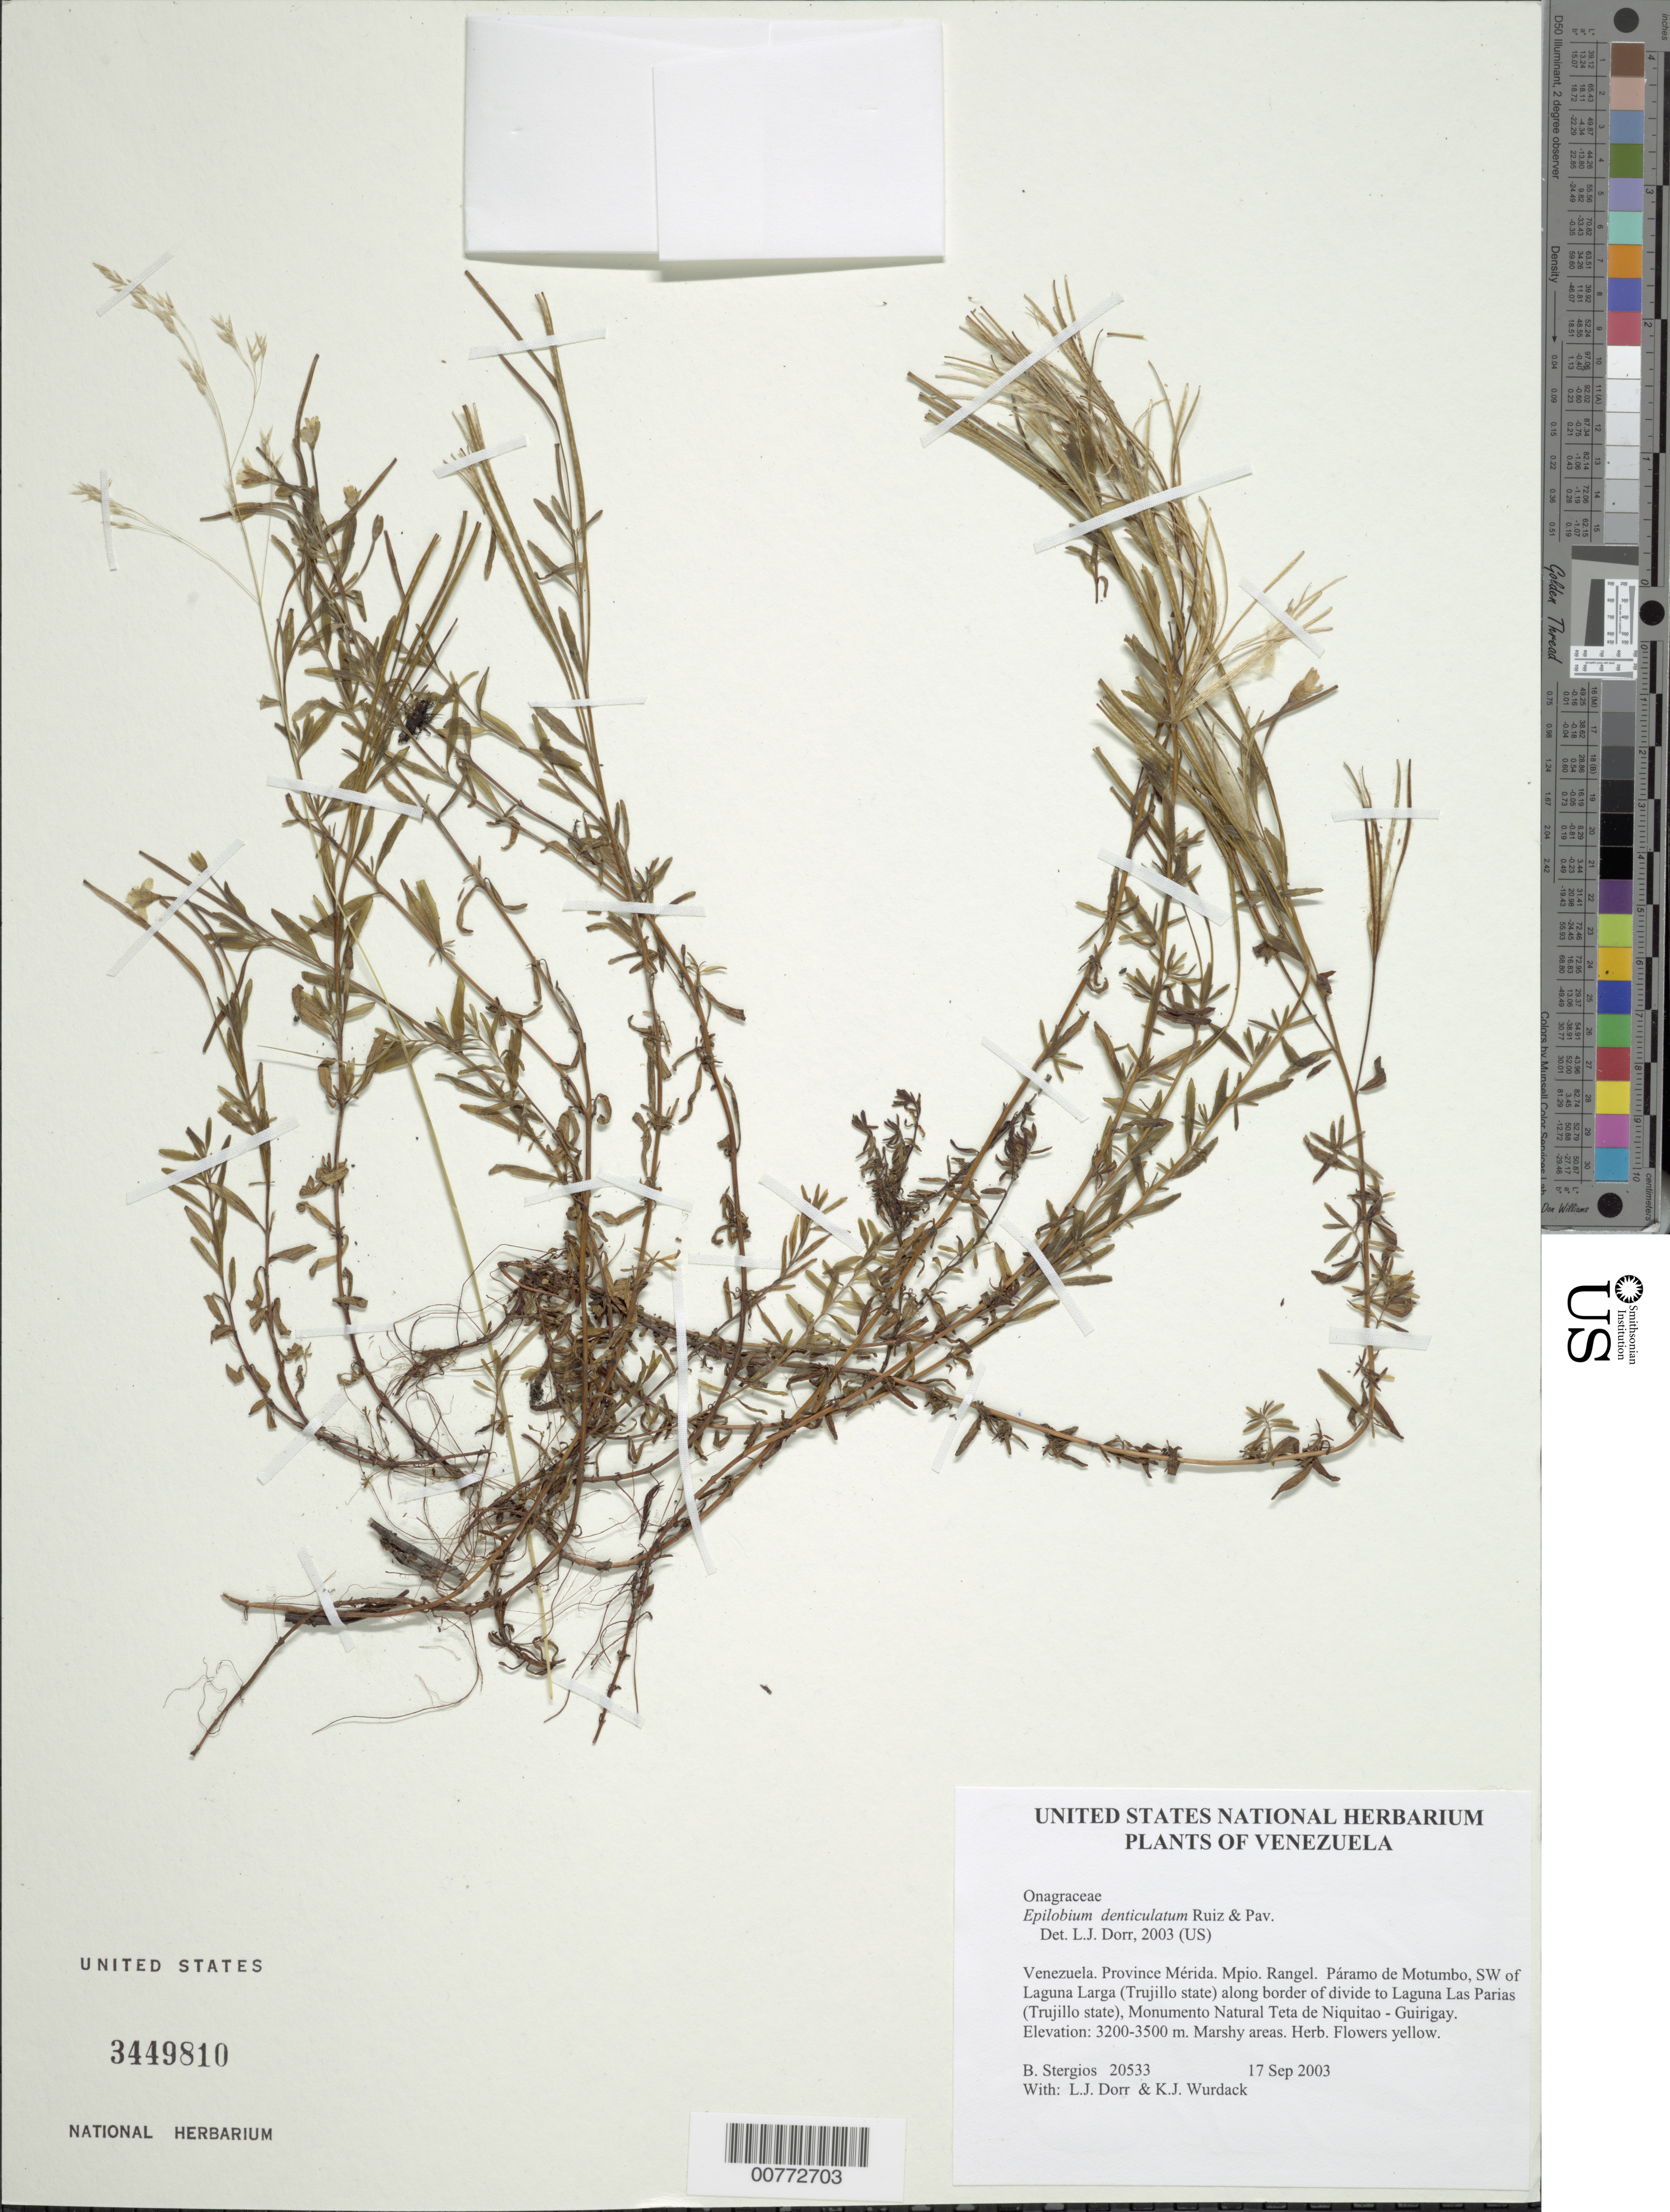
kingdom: Plantae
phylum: Tracheophyta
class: Magnoliopsida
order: Myrtales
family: Onagraceae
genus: Epilobium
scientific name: Epilobium denticulatum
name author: Ruiz & Pav.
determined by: Dorr, L. J., (BOT), Smithsonian Institution - National Museum of Natural History (UNITED STATES)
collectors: B. G. Stergios, L. J. Dorr & K. Wurdack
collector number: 20533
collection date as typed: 17 Sep 2003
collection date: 2003-09-17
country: Venezuela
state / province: Mérida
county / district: Rangel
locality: Páramo de Motumbo, NW of Laguna Larga (Trujillo state), Monumento Natural Teta de Niquitao - Guirigay.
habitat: Marshy areas.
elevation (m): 3200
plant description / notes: F, PORT, US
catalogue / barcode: US 3449810